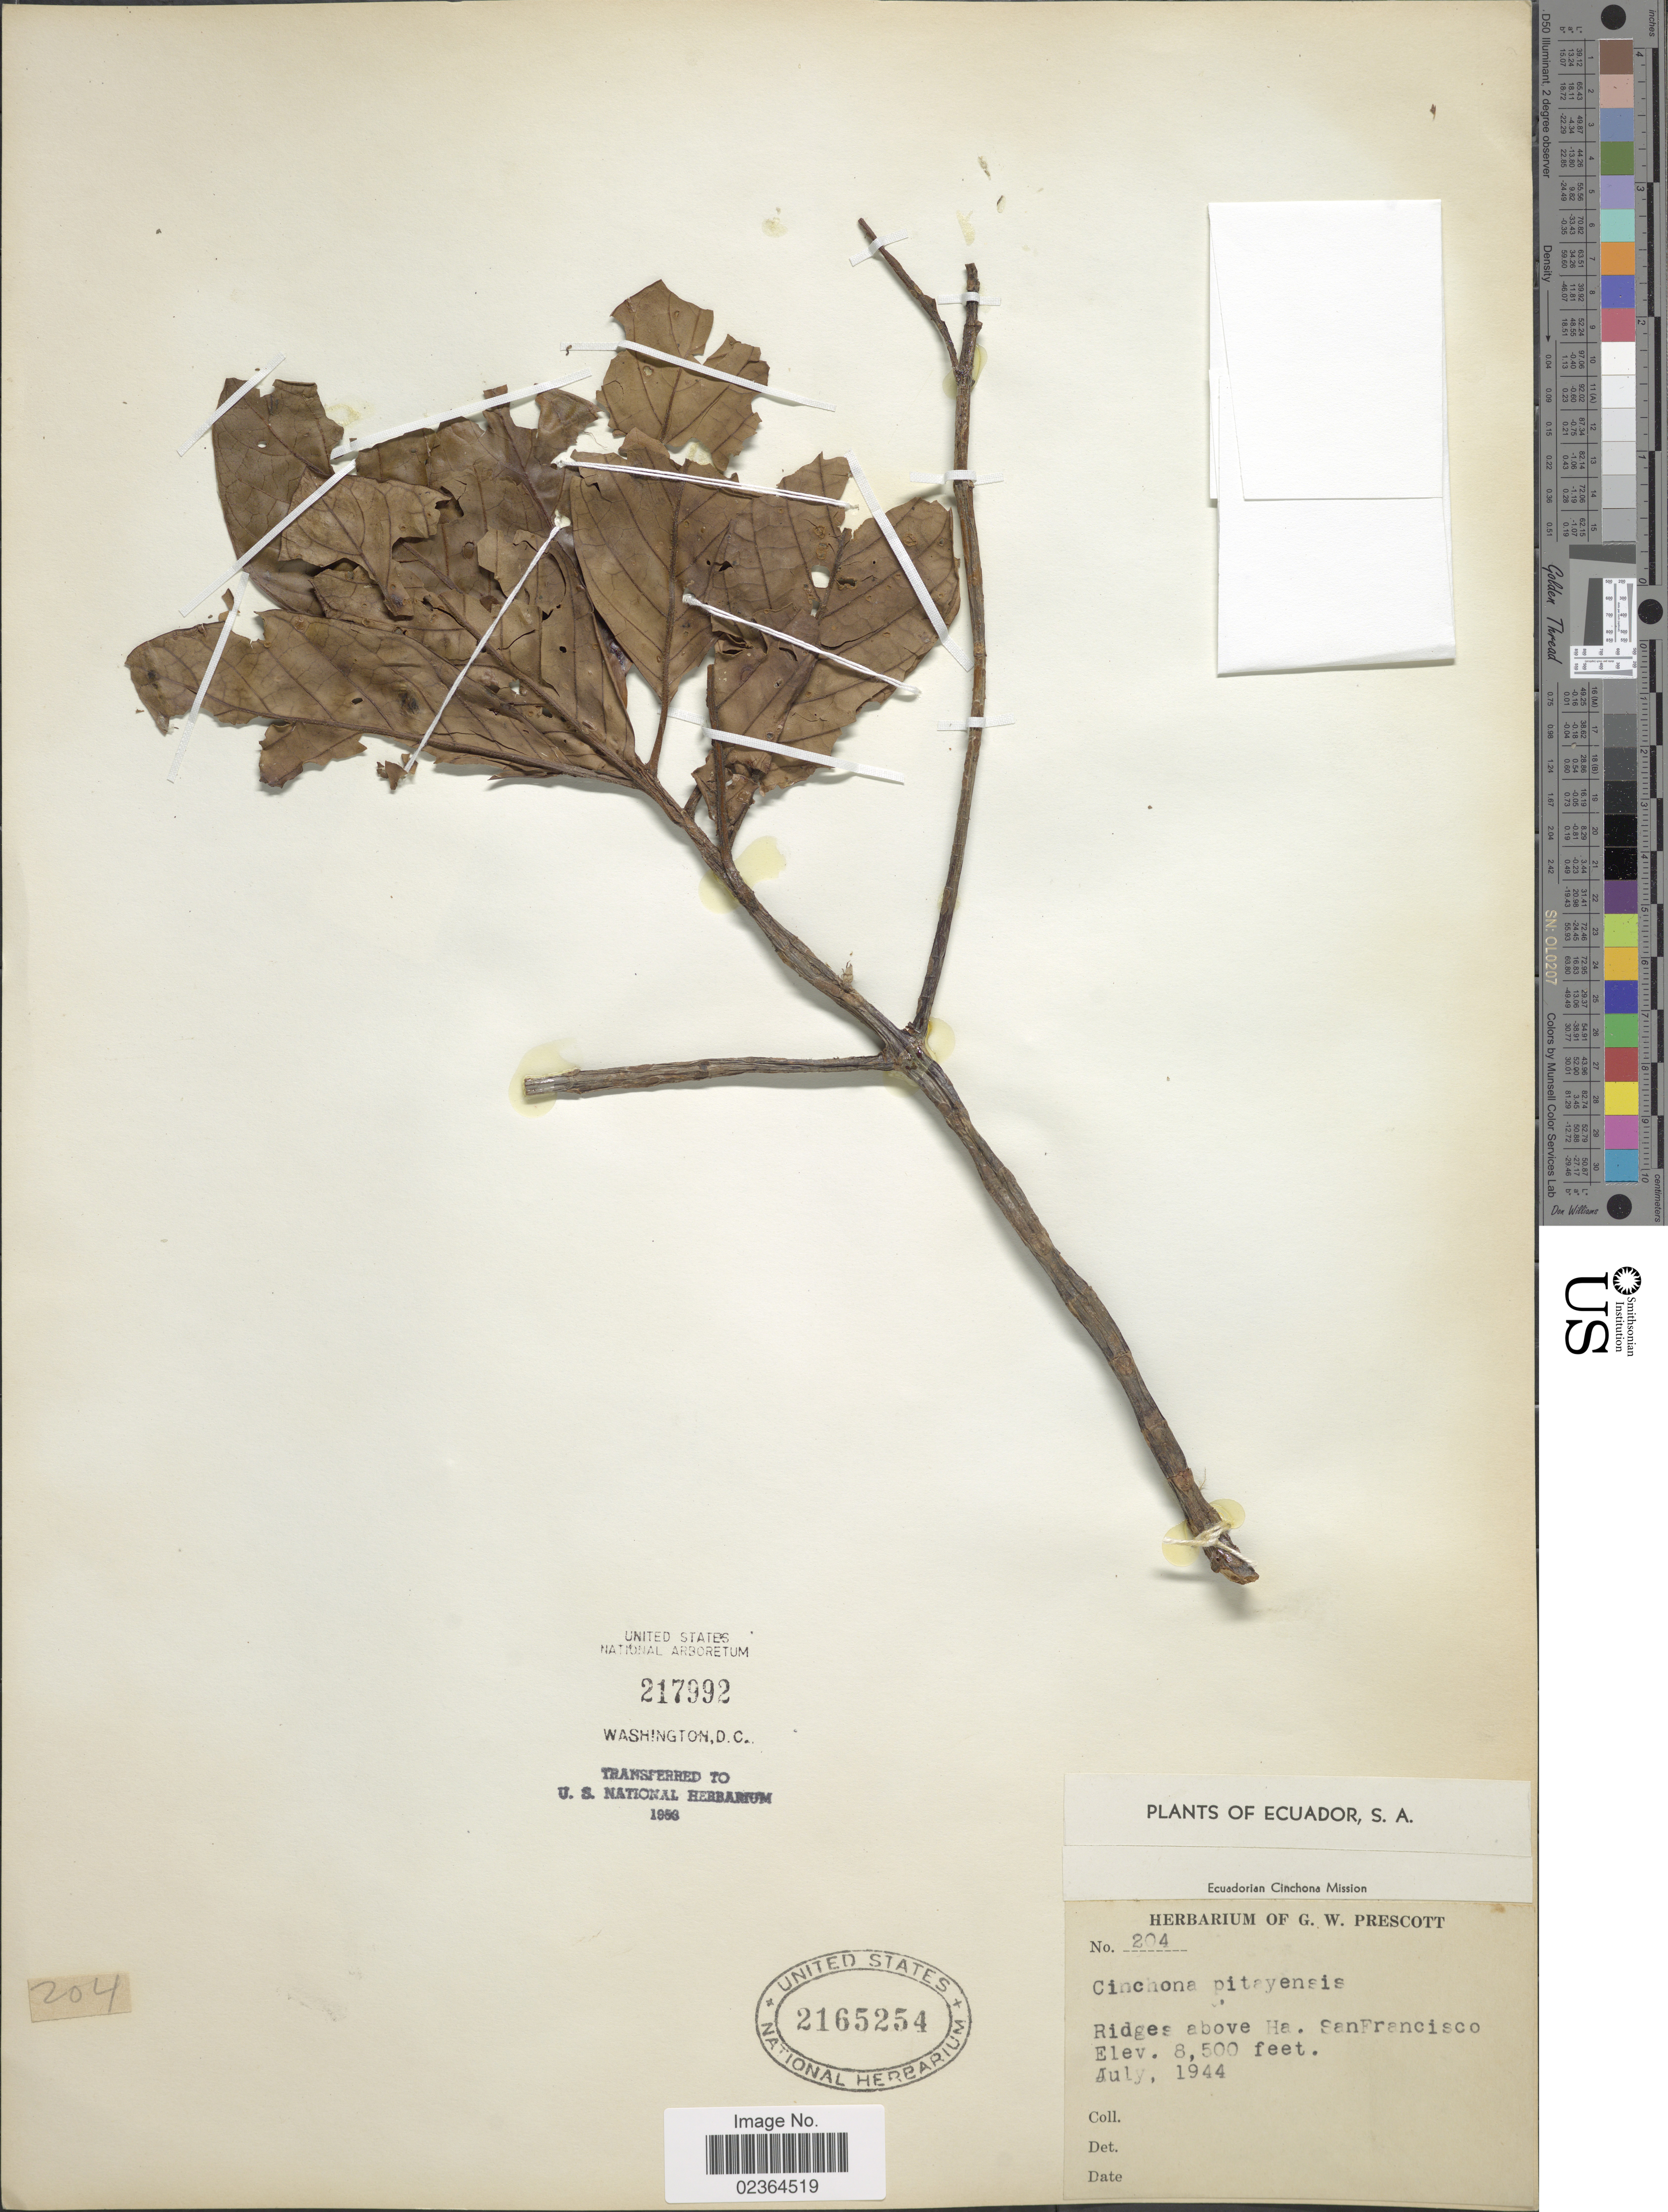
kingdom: Plantae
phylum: Tracheophyta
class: Magnoliopsida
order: Gentianales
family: Rubiaceae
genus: Cinchona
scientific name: Cinchona pitayensis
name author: Wedd.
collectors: ex herb. G. W. Prescott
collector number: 204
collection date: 1944-08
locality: Ridges above Ha. San Francisco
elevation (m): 2591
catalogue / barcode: US 2165254